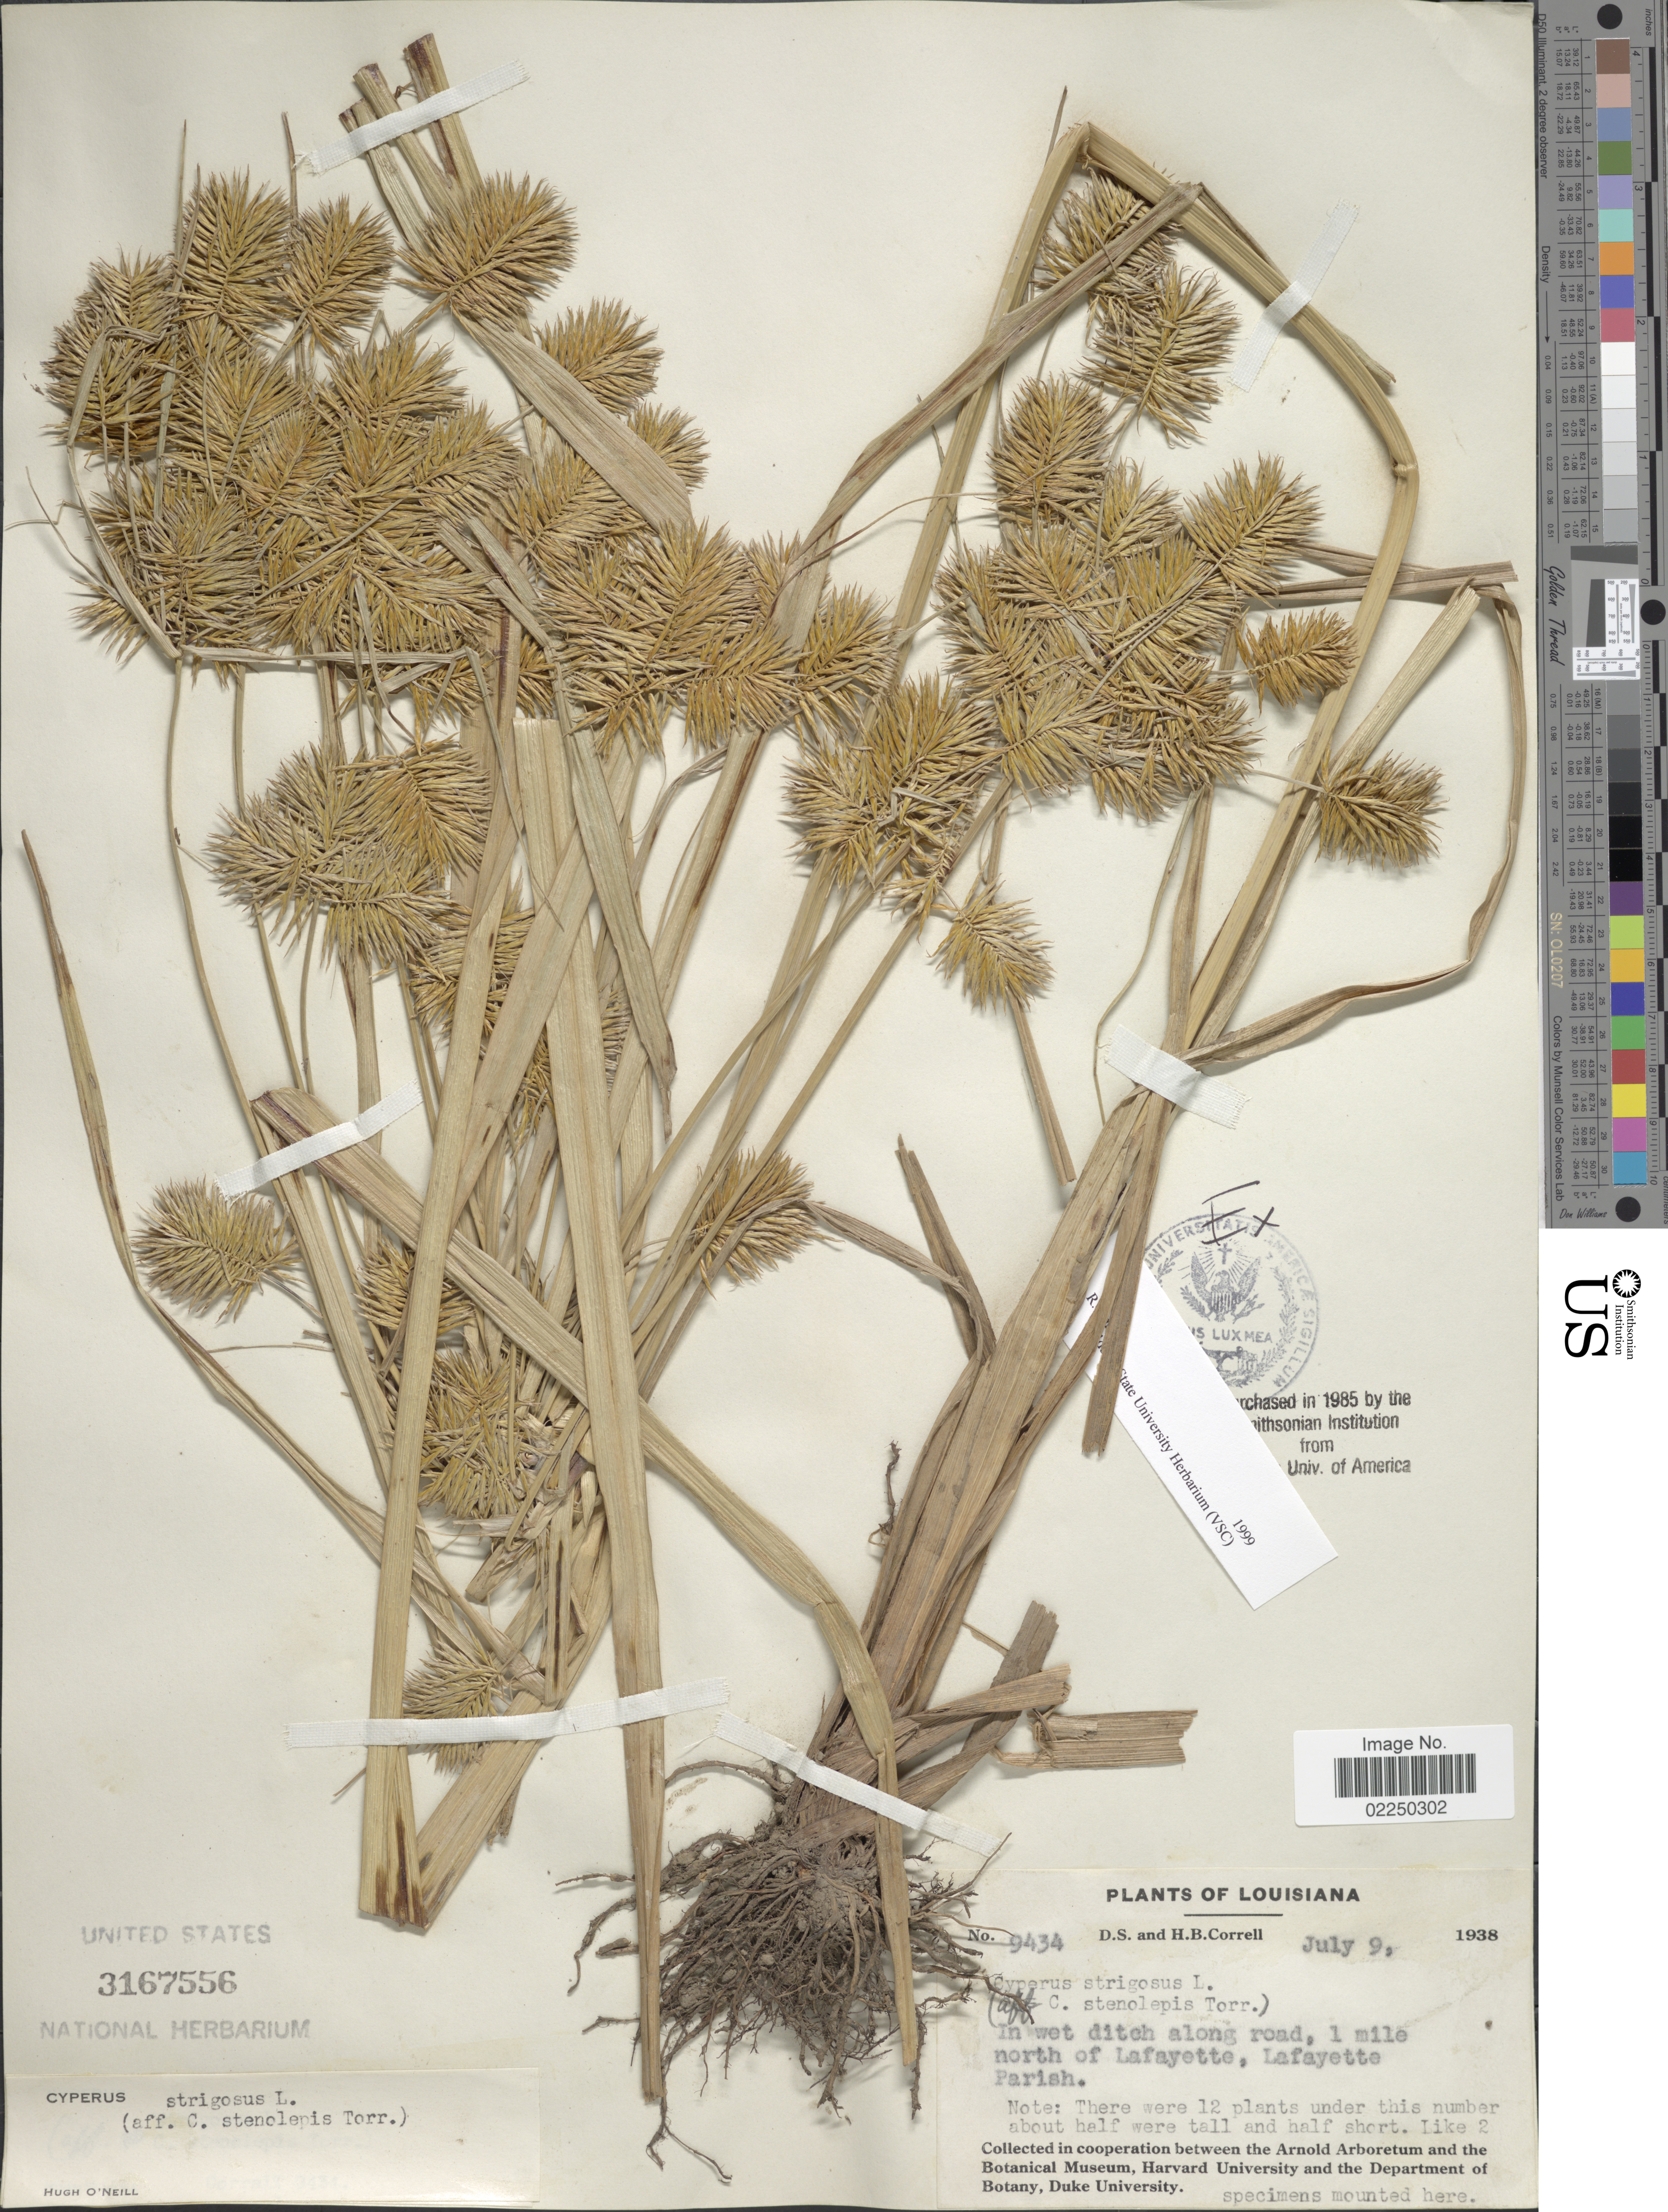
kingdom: Plantae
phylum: Tracheophyta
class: Liliopsida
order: Poales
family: Cyperaceae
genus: Cyperus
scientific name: Cyperus strigosus L.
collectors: D. S. Correll & H. Correll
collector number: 9434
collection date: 1938-07-09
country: United States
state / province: Louisiana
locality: In wet ditch along road, 1 mile north of Lafayette, Lafyette Parish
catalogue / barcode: US 3167556